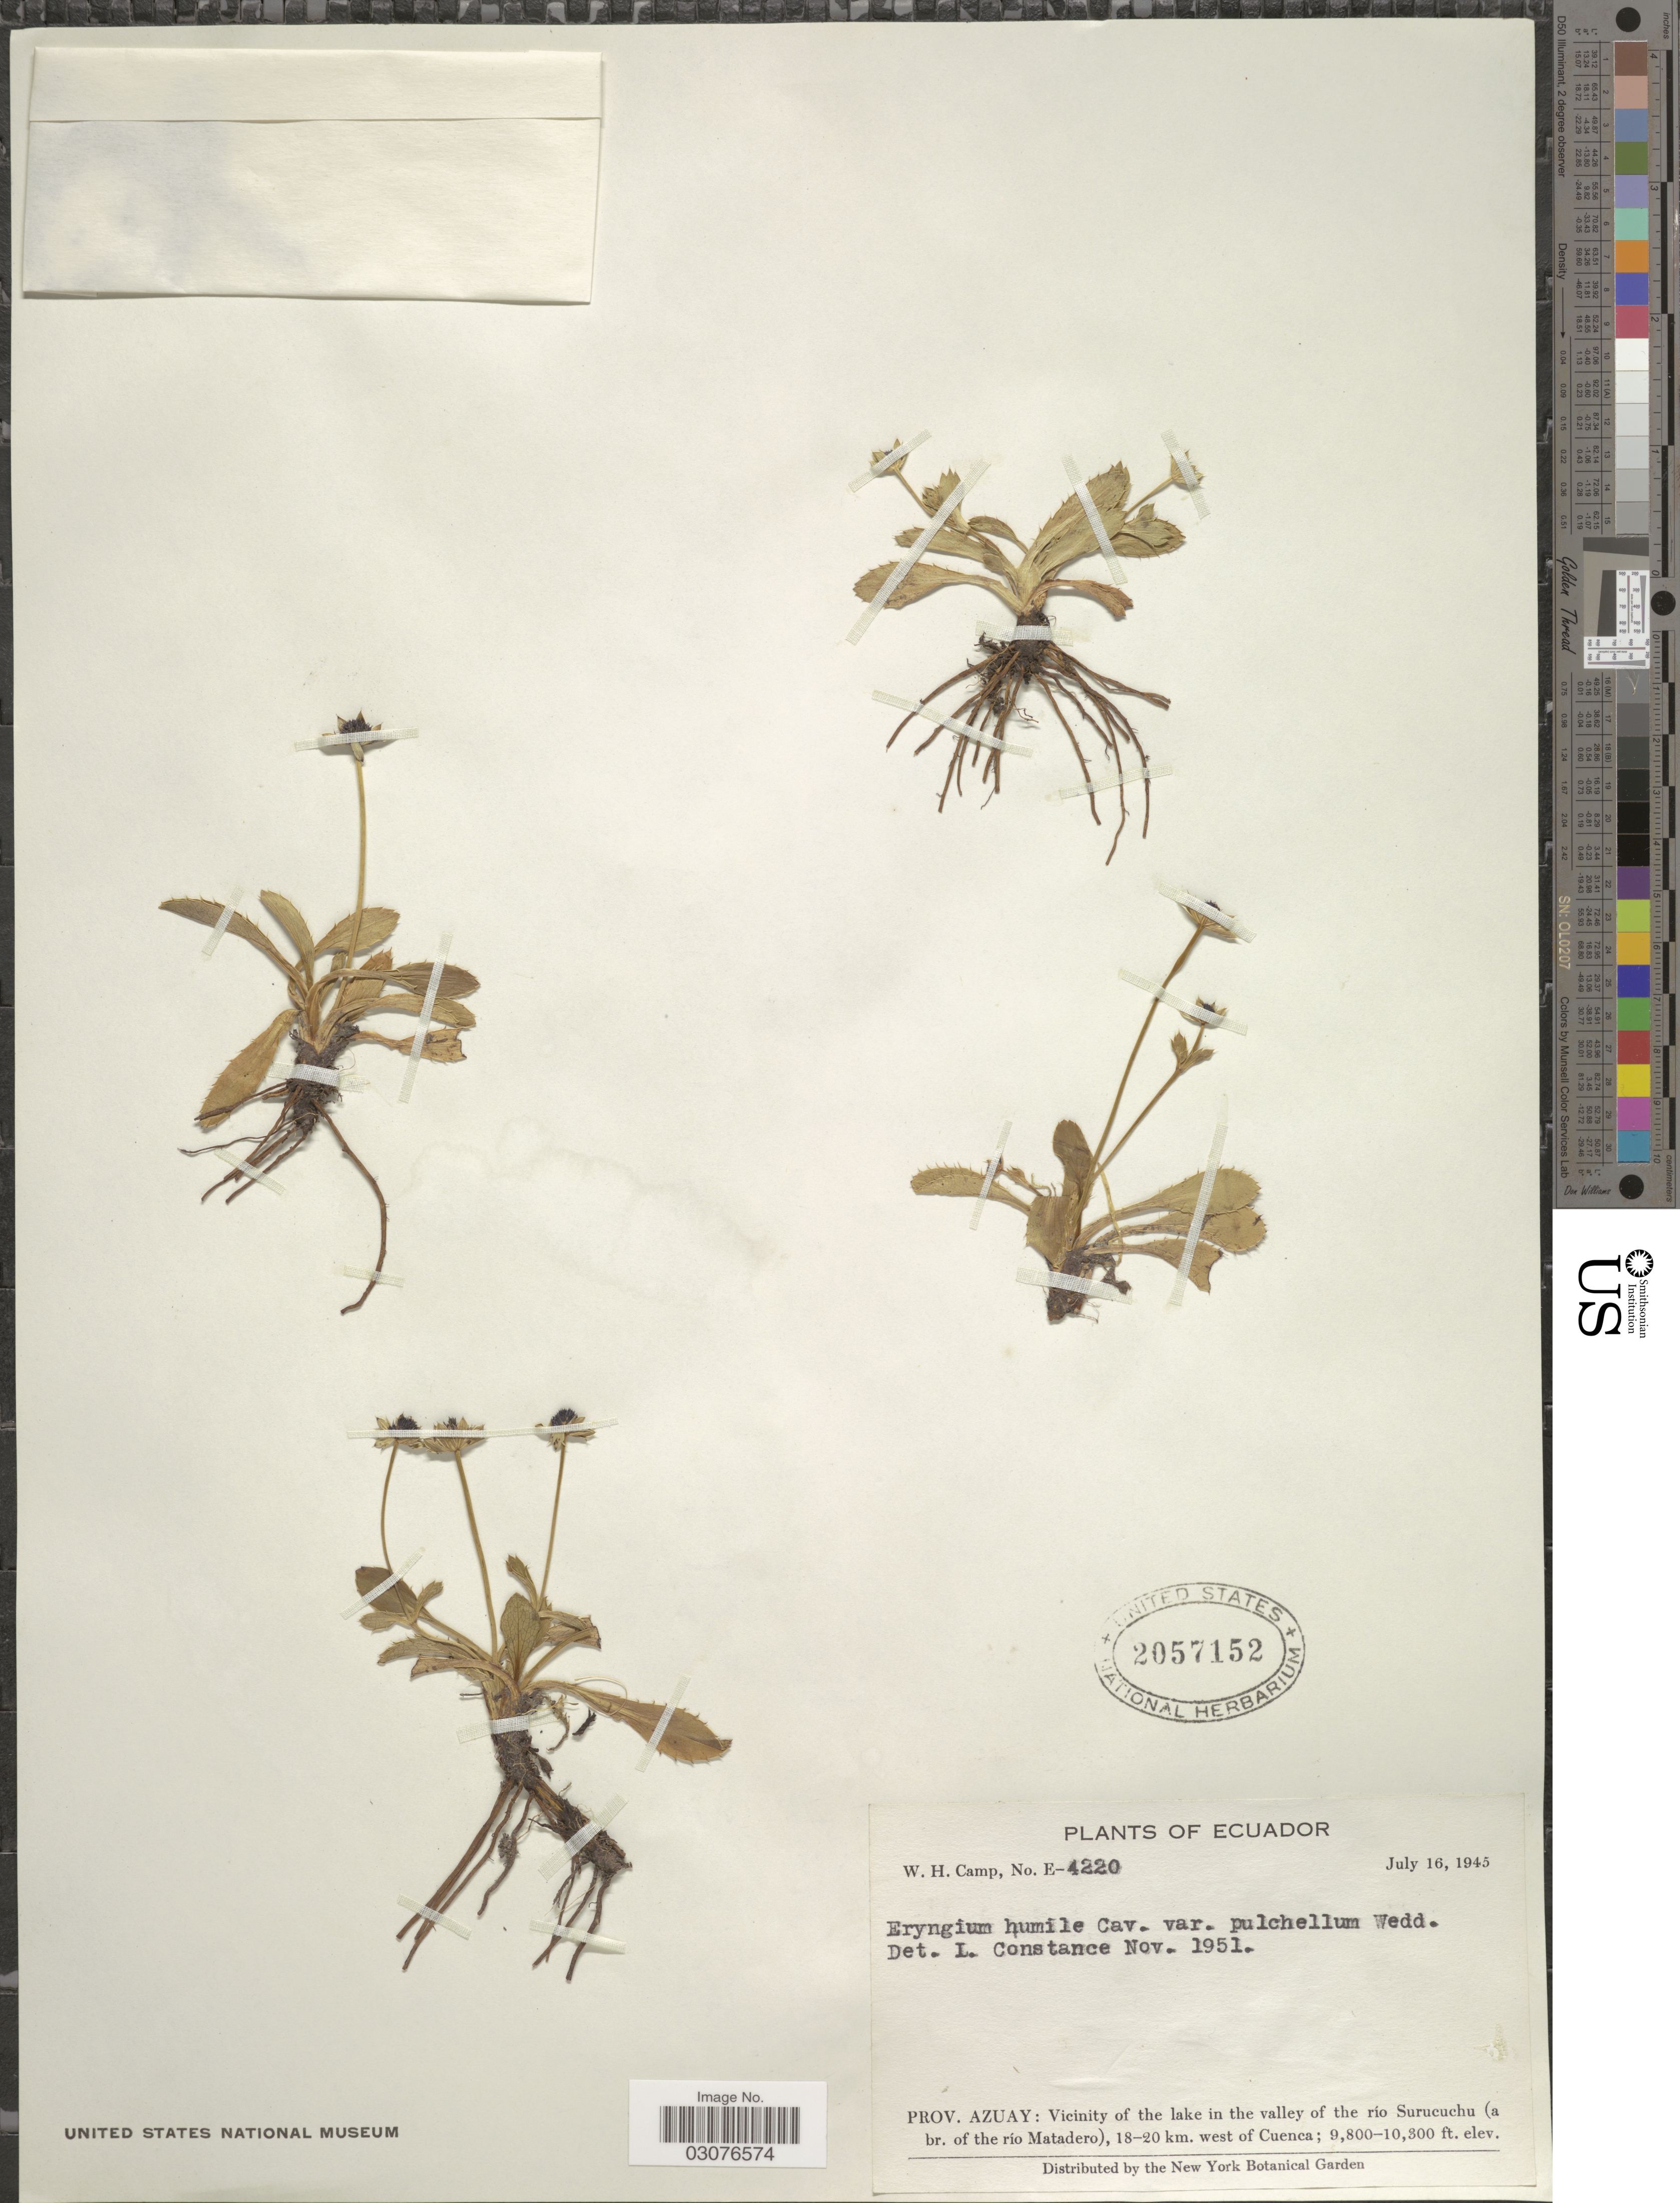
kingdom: Plantae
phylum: Tracheophyta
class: Magnoliopsida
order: Apiales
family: Apiaceae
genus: Eryngium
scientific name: Eryngium bourgatii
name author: Gouan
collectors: W. H. Camp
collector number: E-4220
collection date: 1945-07-16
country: Ecuador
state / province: Azuay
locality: Vicinity of the lake in the valley of the río Surucuchu (a br. of the río Matadero), 18-20 km. west of Cuenca.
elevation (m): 2987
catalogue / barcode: US 2057152